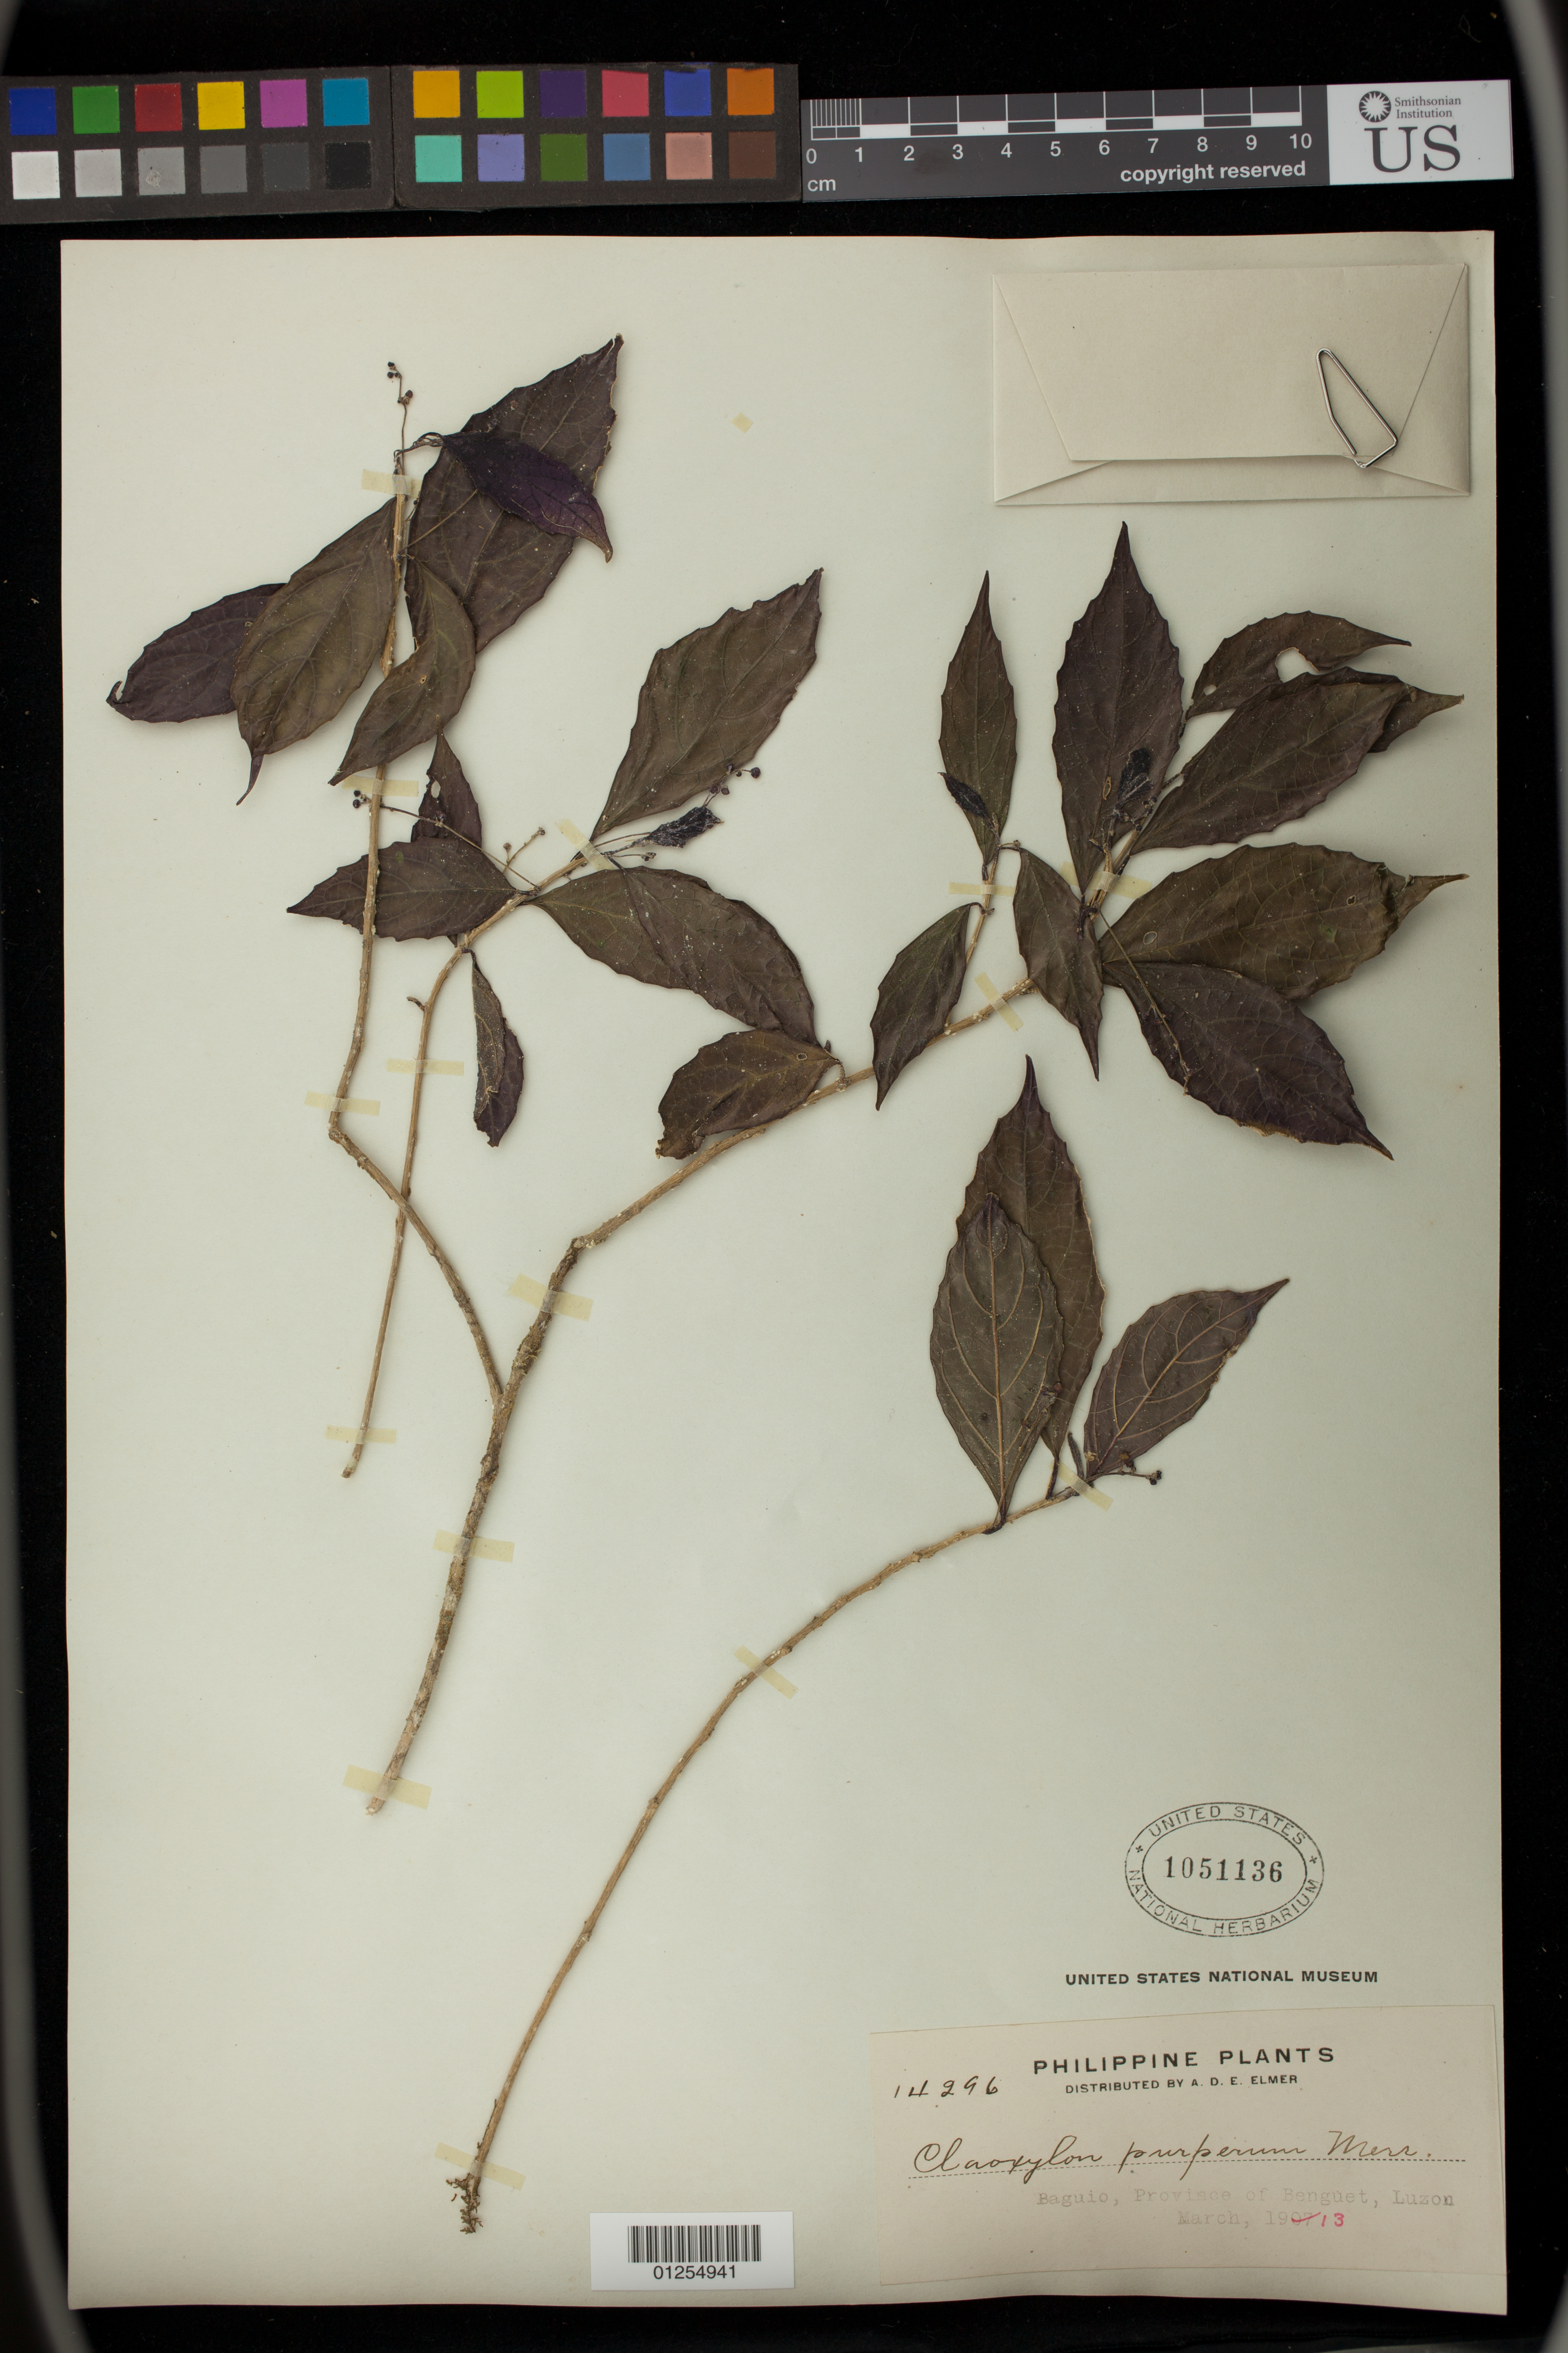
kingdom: Plantae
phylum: Tracheophyta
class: Magnoliopsida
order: Malpighiales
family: Euphorbiaceae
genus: Claoxylon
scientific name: Claoxylon purpureum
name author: Merr.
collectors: A. D. E. Elmer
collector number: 14296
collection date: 1913-03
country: Philippines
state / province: Cordillera (Administrative Region)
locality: Baguio, Luzon, Benguet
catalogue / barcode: US 1051136